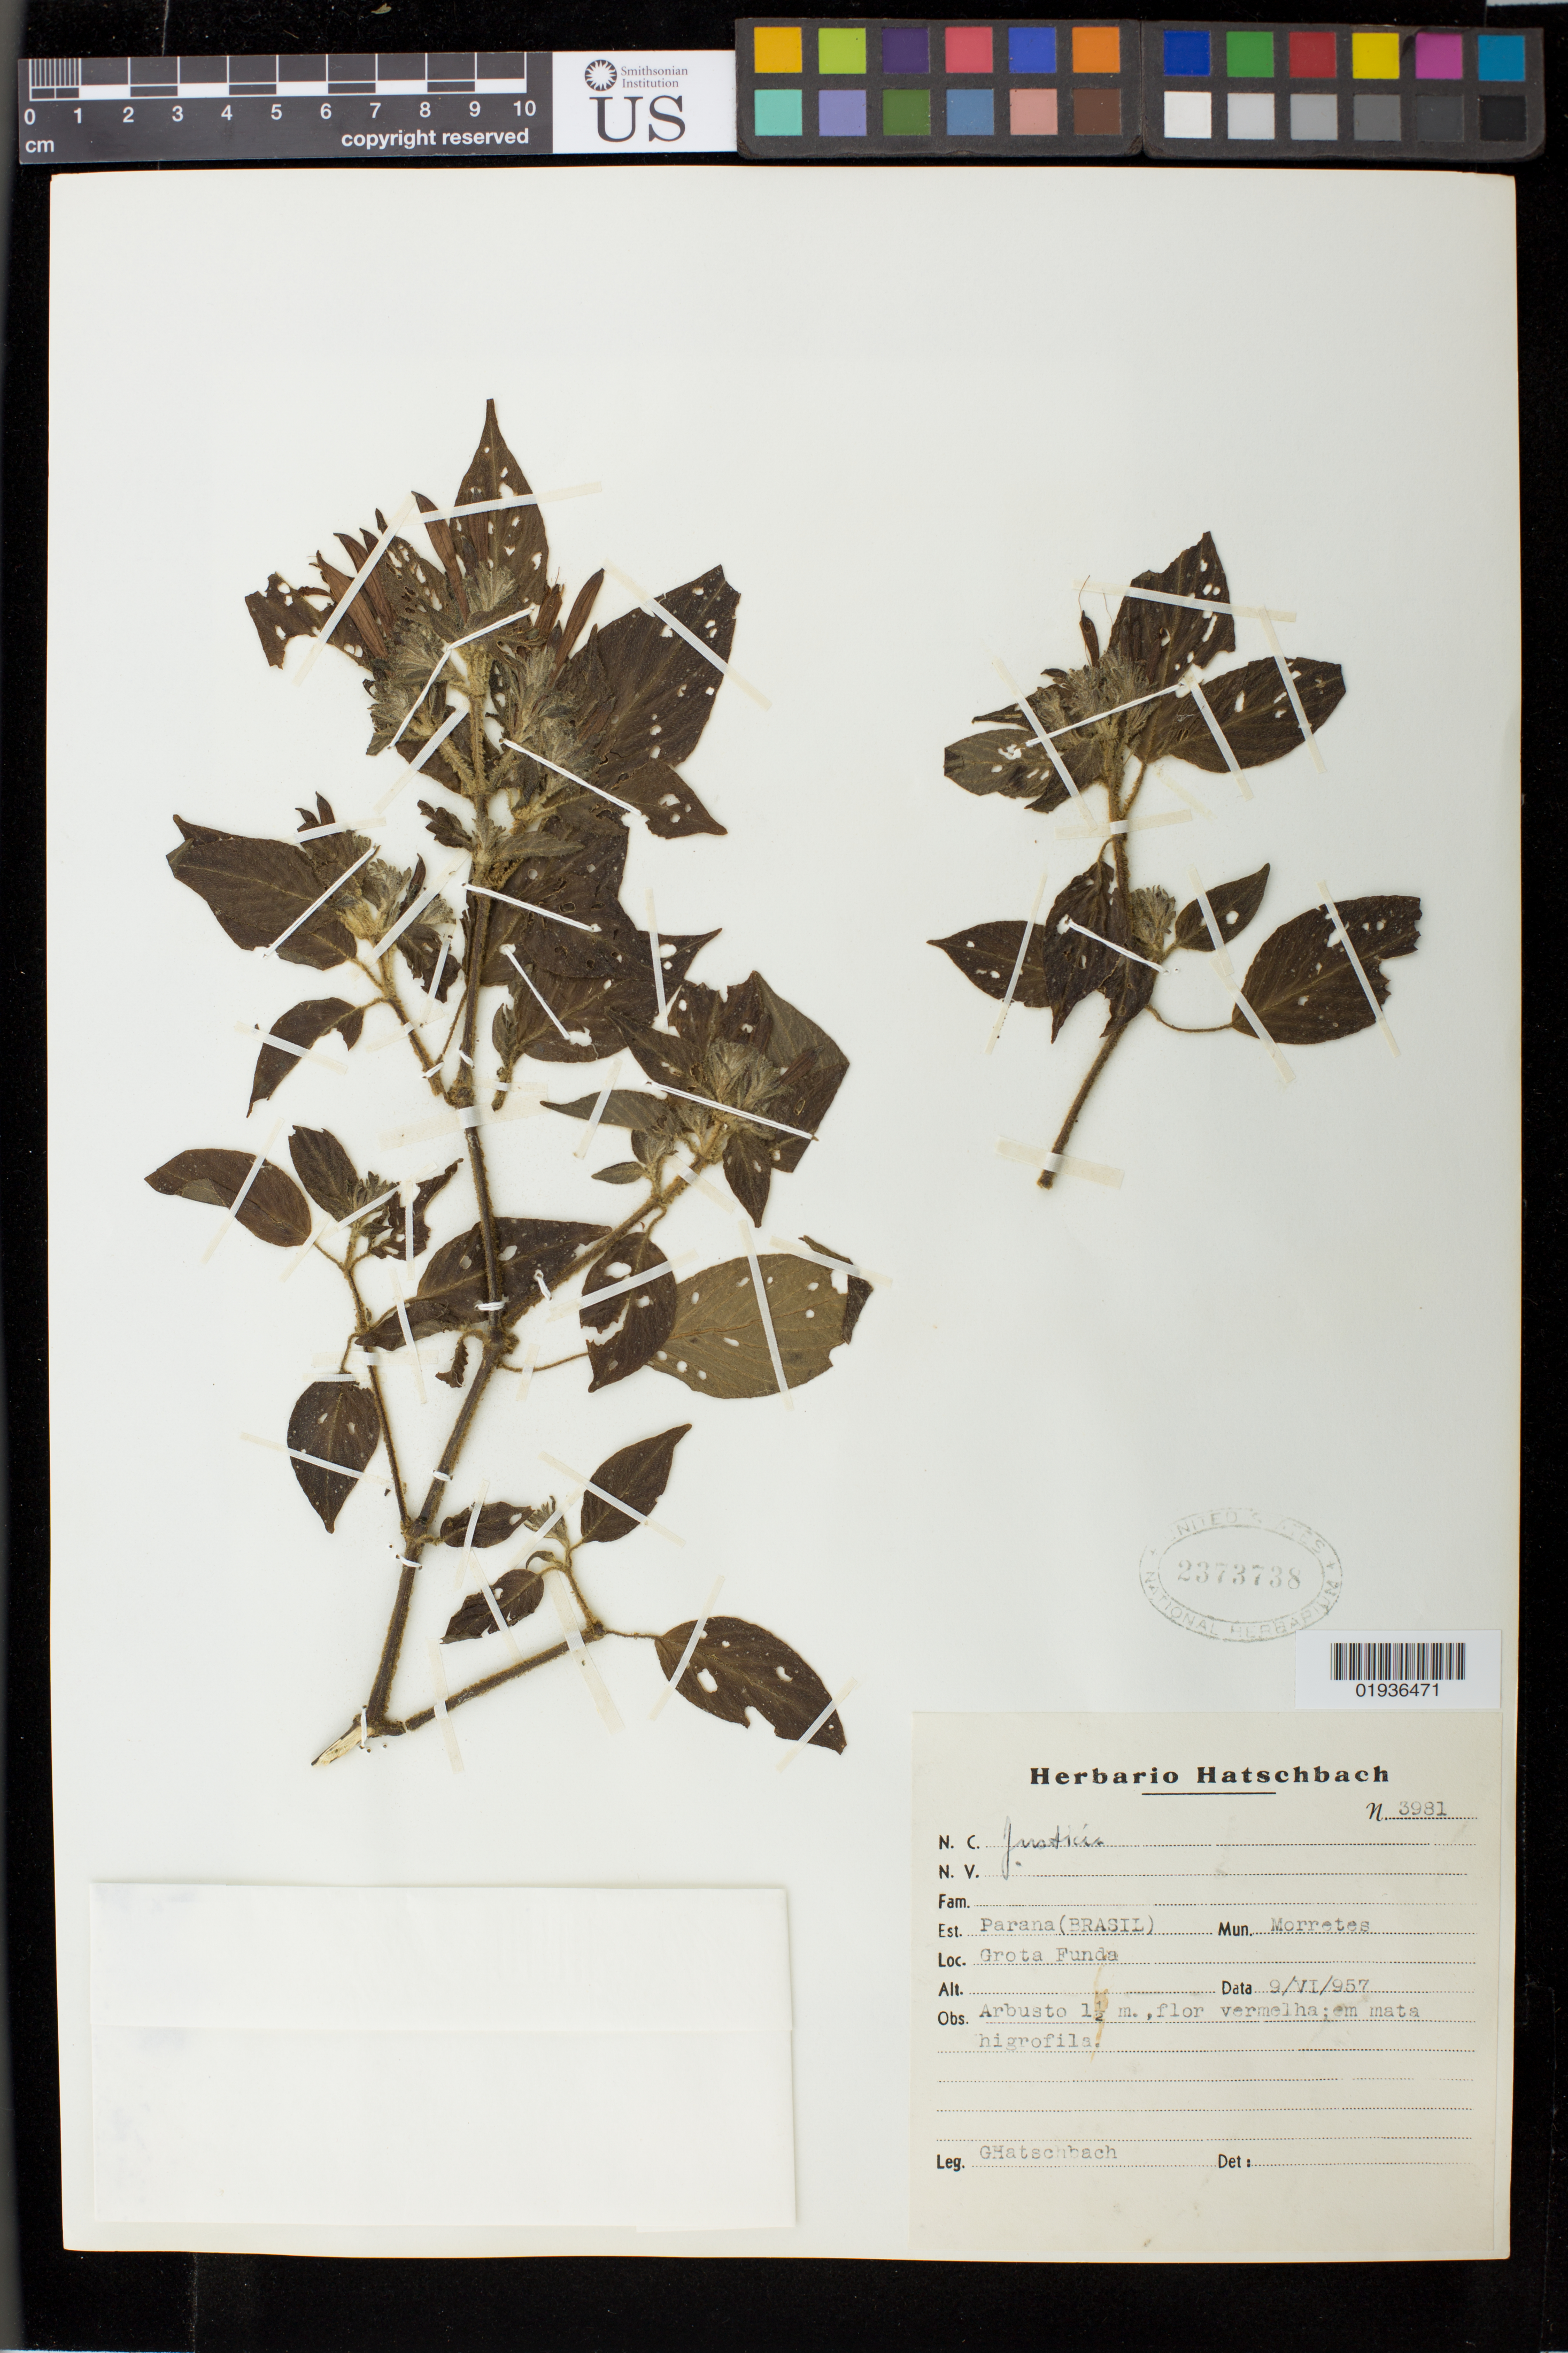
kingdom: Plantae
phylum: Tracheophyta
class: Magnoliopsida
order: Lamiales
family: Acanthaceae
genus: Justicia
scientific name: Justicia sp.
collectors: G. Hatschbach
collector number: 3981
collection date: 1957-06-09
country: Brazil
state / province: Paraná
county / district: Morretes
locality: Grota Funda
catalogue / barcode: US 2373738